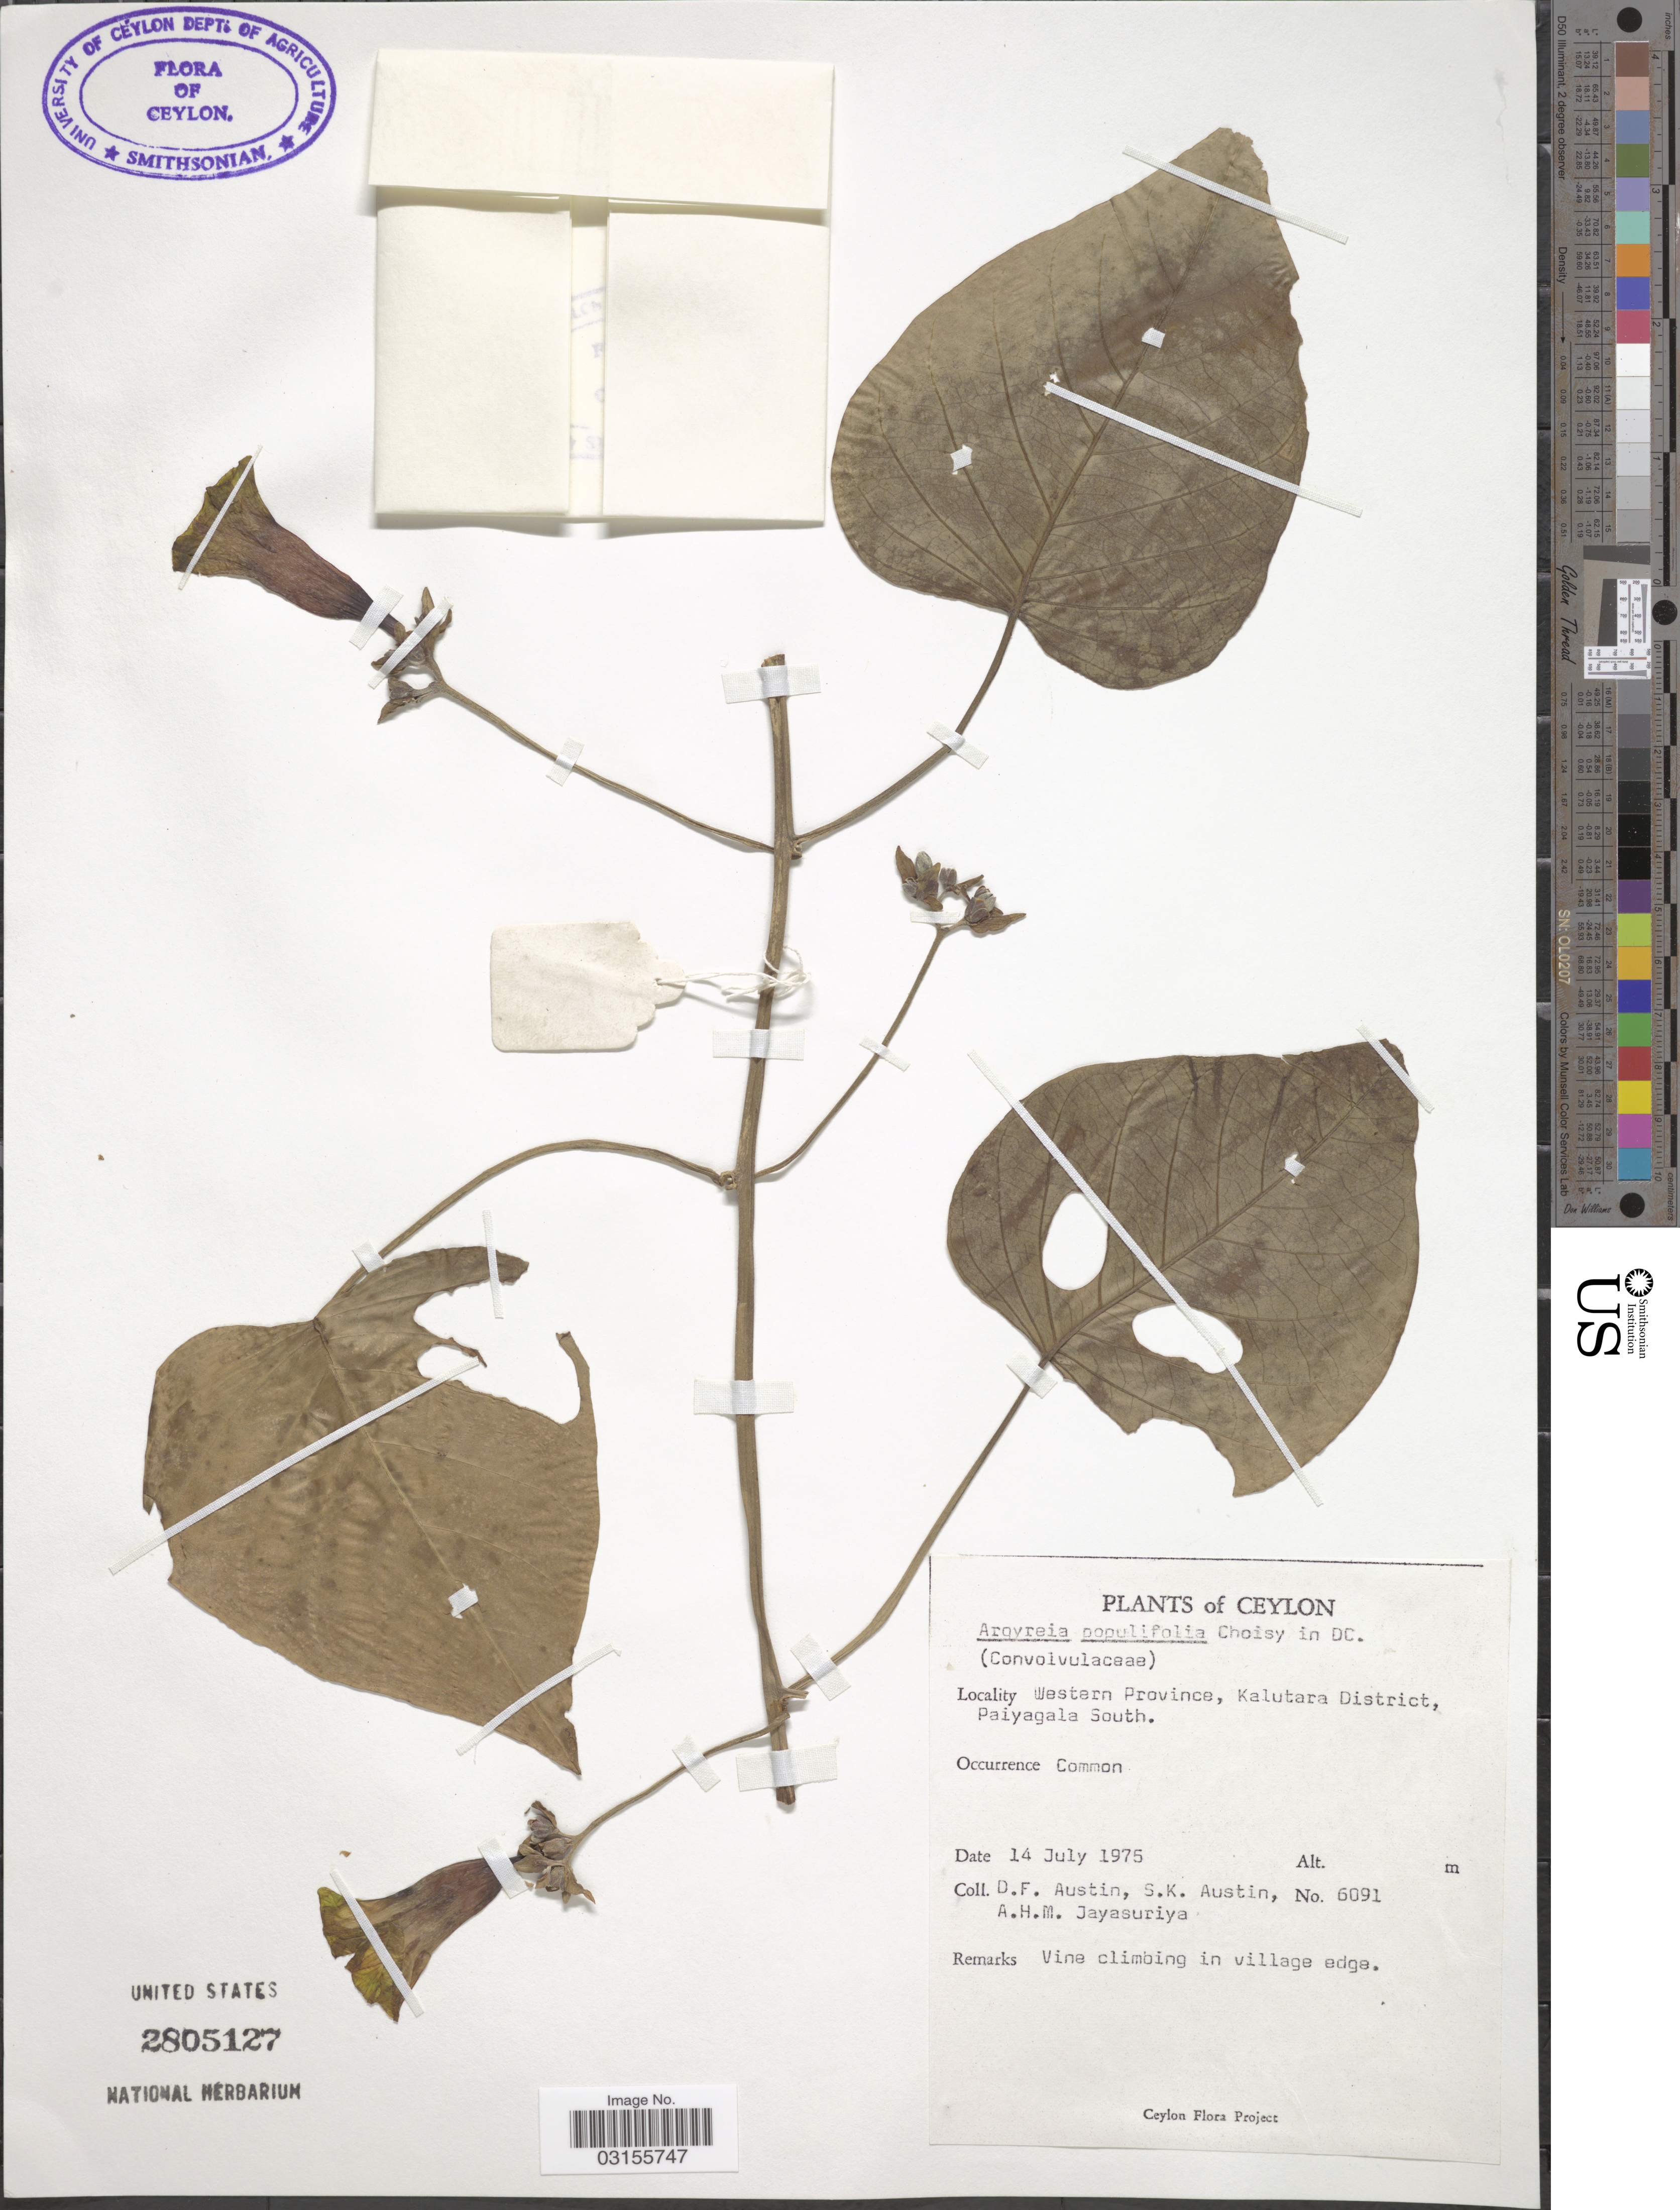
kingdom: Plantae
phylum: Tracheophyta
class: Magnoliopsida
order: Solanales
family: Convolvulaceae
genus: Argyreia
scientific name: Argyreia populifolia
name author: Choisy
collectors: D. Austin, S. Austin & A. H. Jayasuriya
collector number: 6091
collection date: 1975-07-14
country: Sri Lanka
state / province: Western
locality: Ceylon. Kalutara District, Paiyagala South.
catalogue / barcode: US 2805127